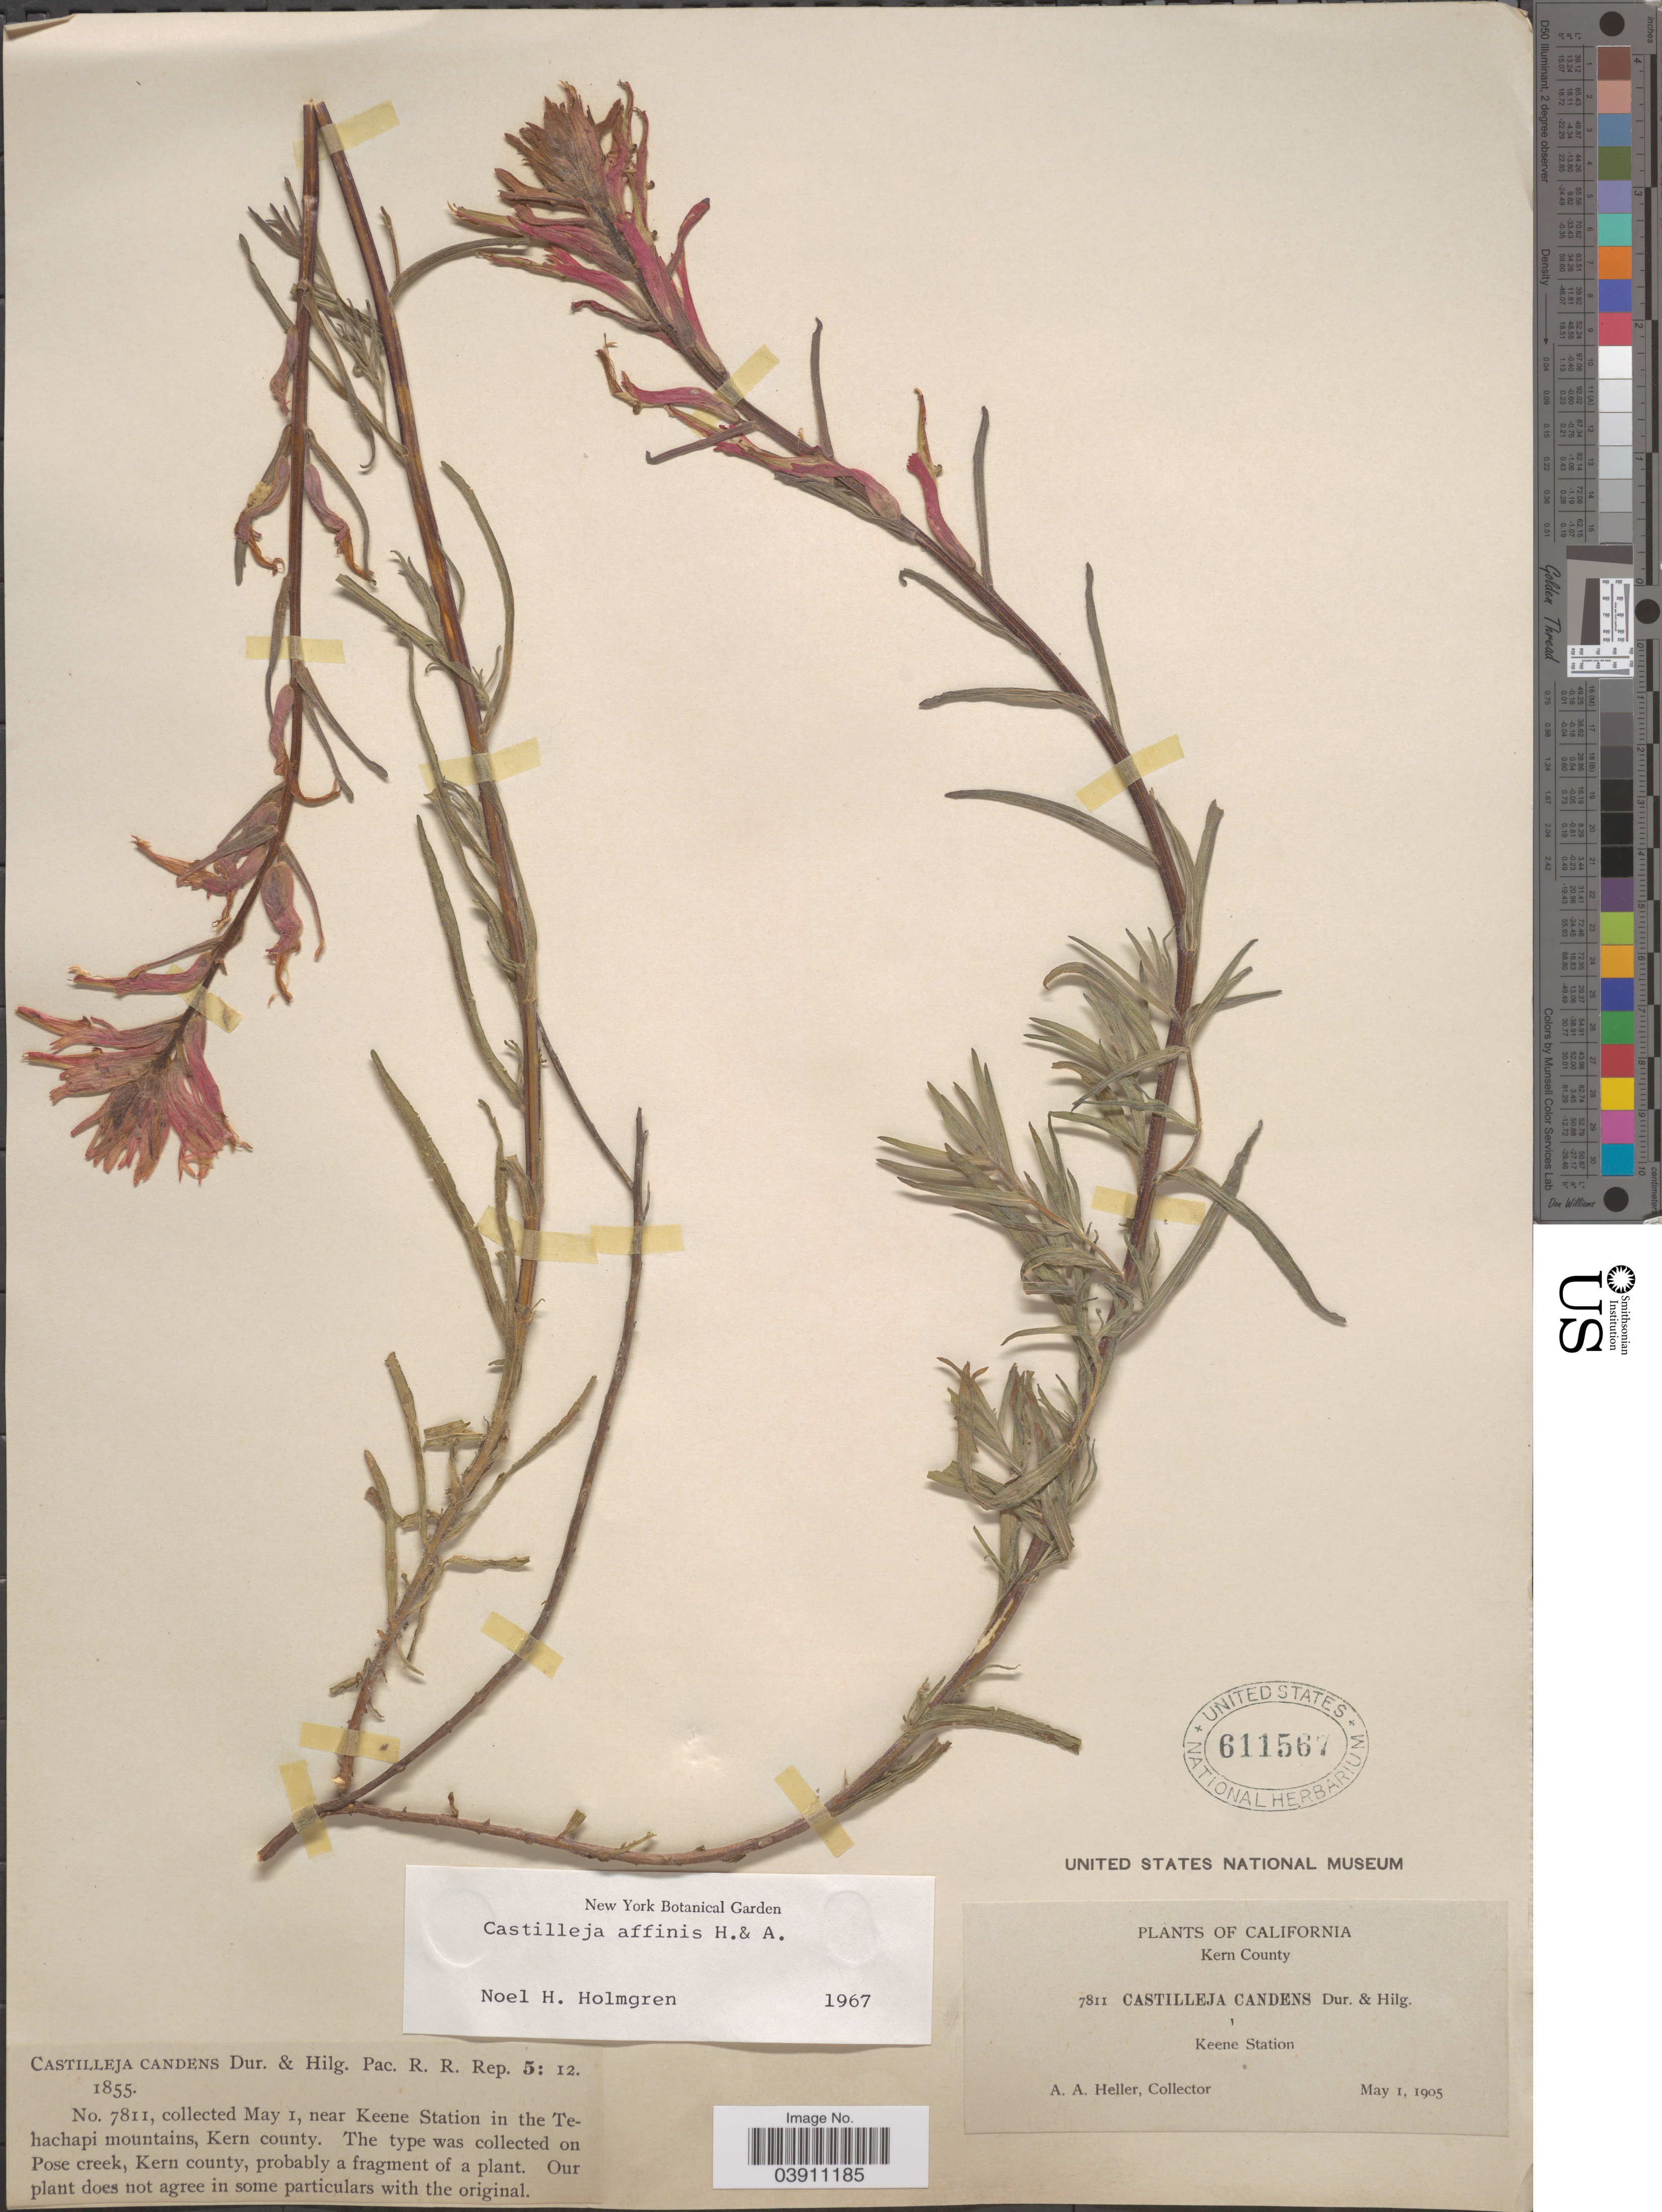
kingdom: Plantae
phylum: Tracheophyta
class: Magnoliopsida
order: Lamiales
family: Orobanchaceae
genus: Castilleja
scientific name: Castilleja affinis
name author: Hook. & Arn.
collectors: A. A. Heller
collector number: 7811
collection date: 1905-05-01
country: United States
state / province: California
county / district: Kern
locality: Kern County. Keene Station.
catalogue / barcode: US 611567